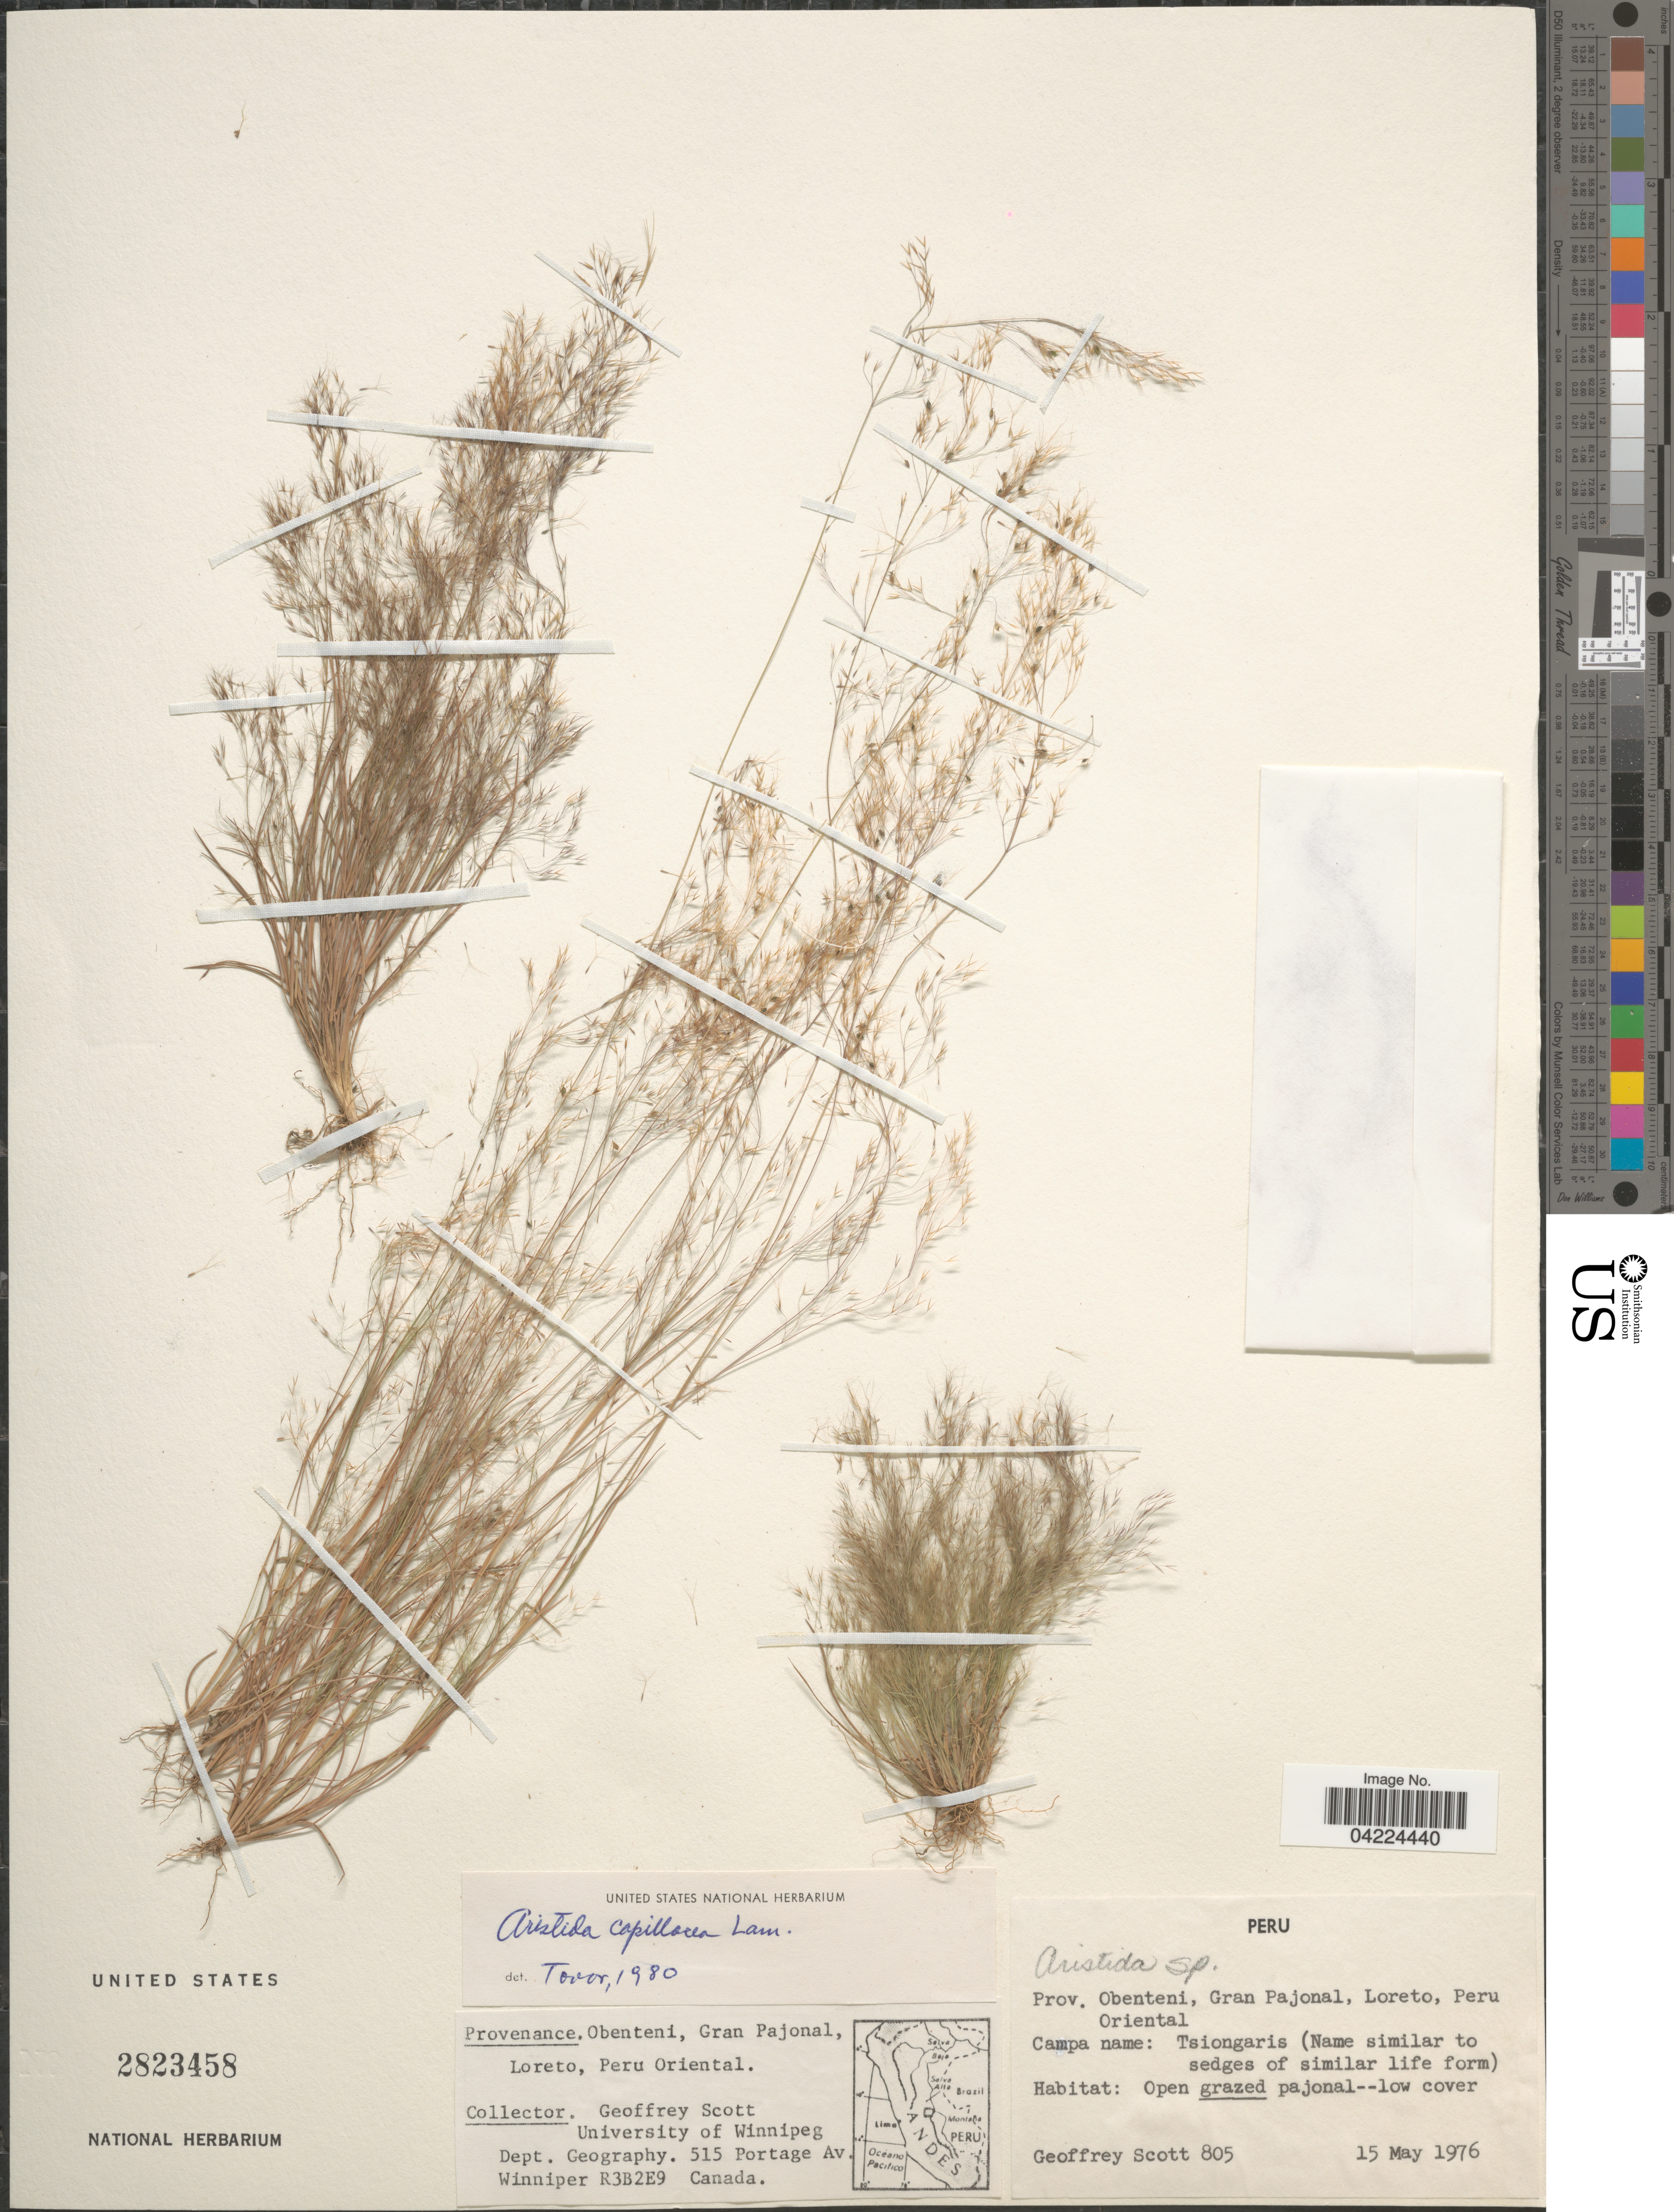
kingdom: Plantae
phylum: Tracheophyta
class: Liliopsida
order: Poales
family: Poaceae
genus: Aristida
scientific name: Aristida capillacea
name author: Lam.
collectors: G. Scott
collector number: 805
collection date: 1976-05-15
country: Peru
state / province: Loreto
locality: Obenteni, Gran Pajonal, Loreto, Peru Oriental.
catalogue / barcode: US 2823458